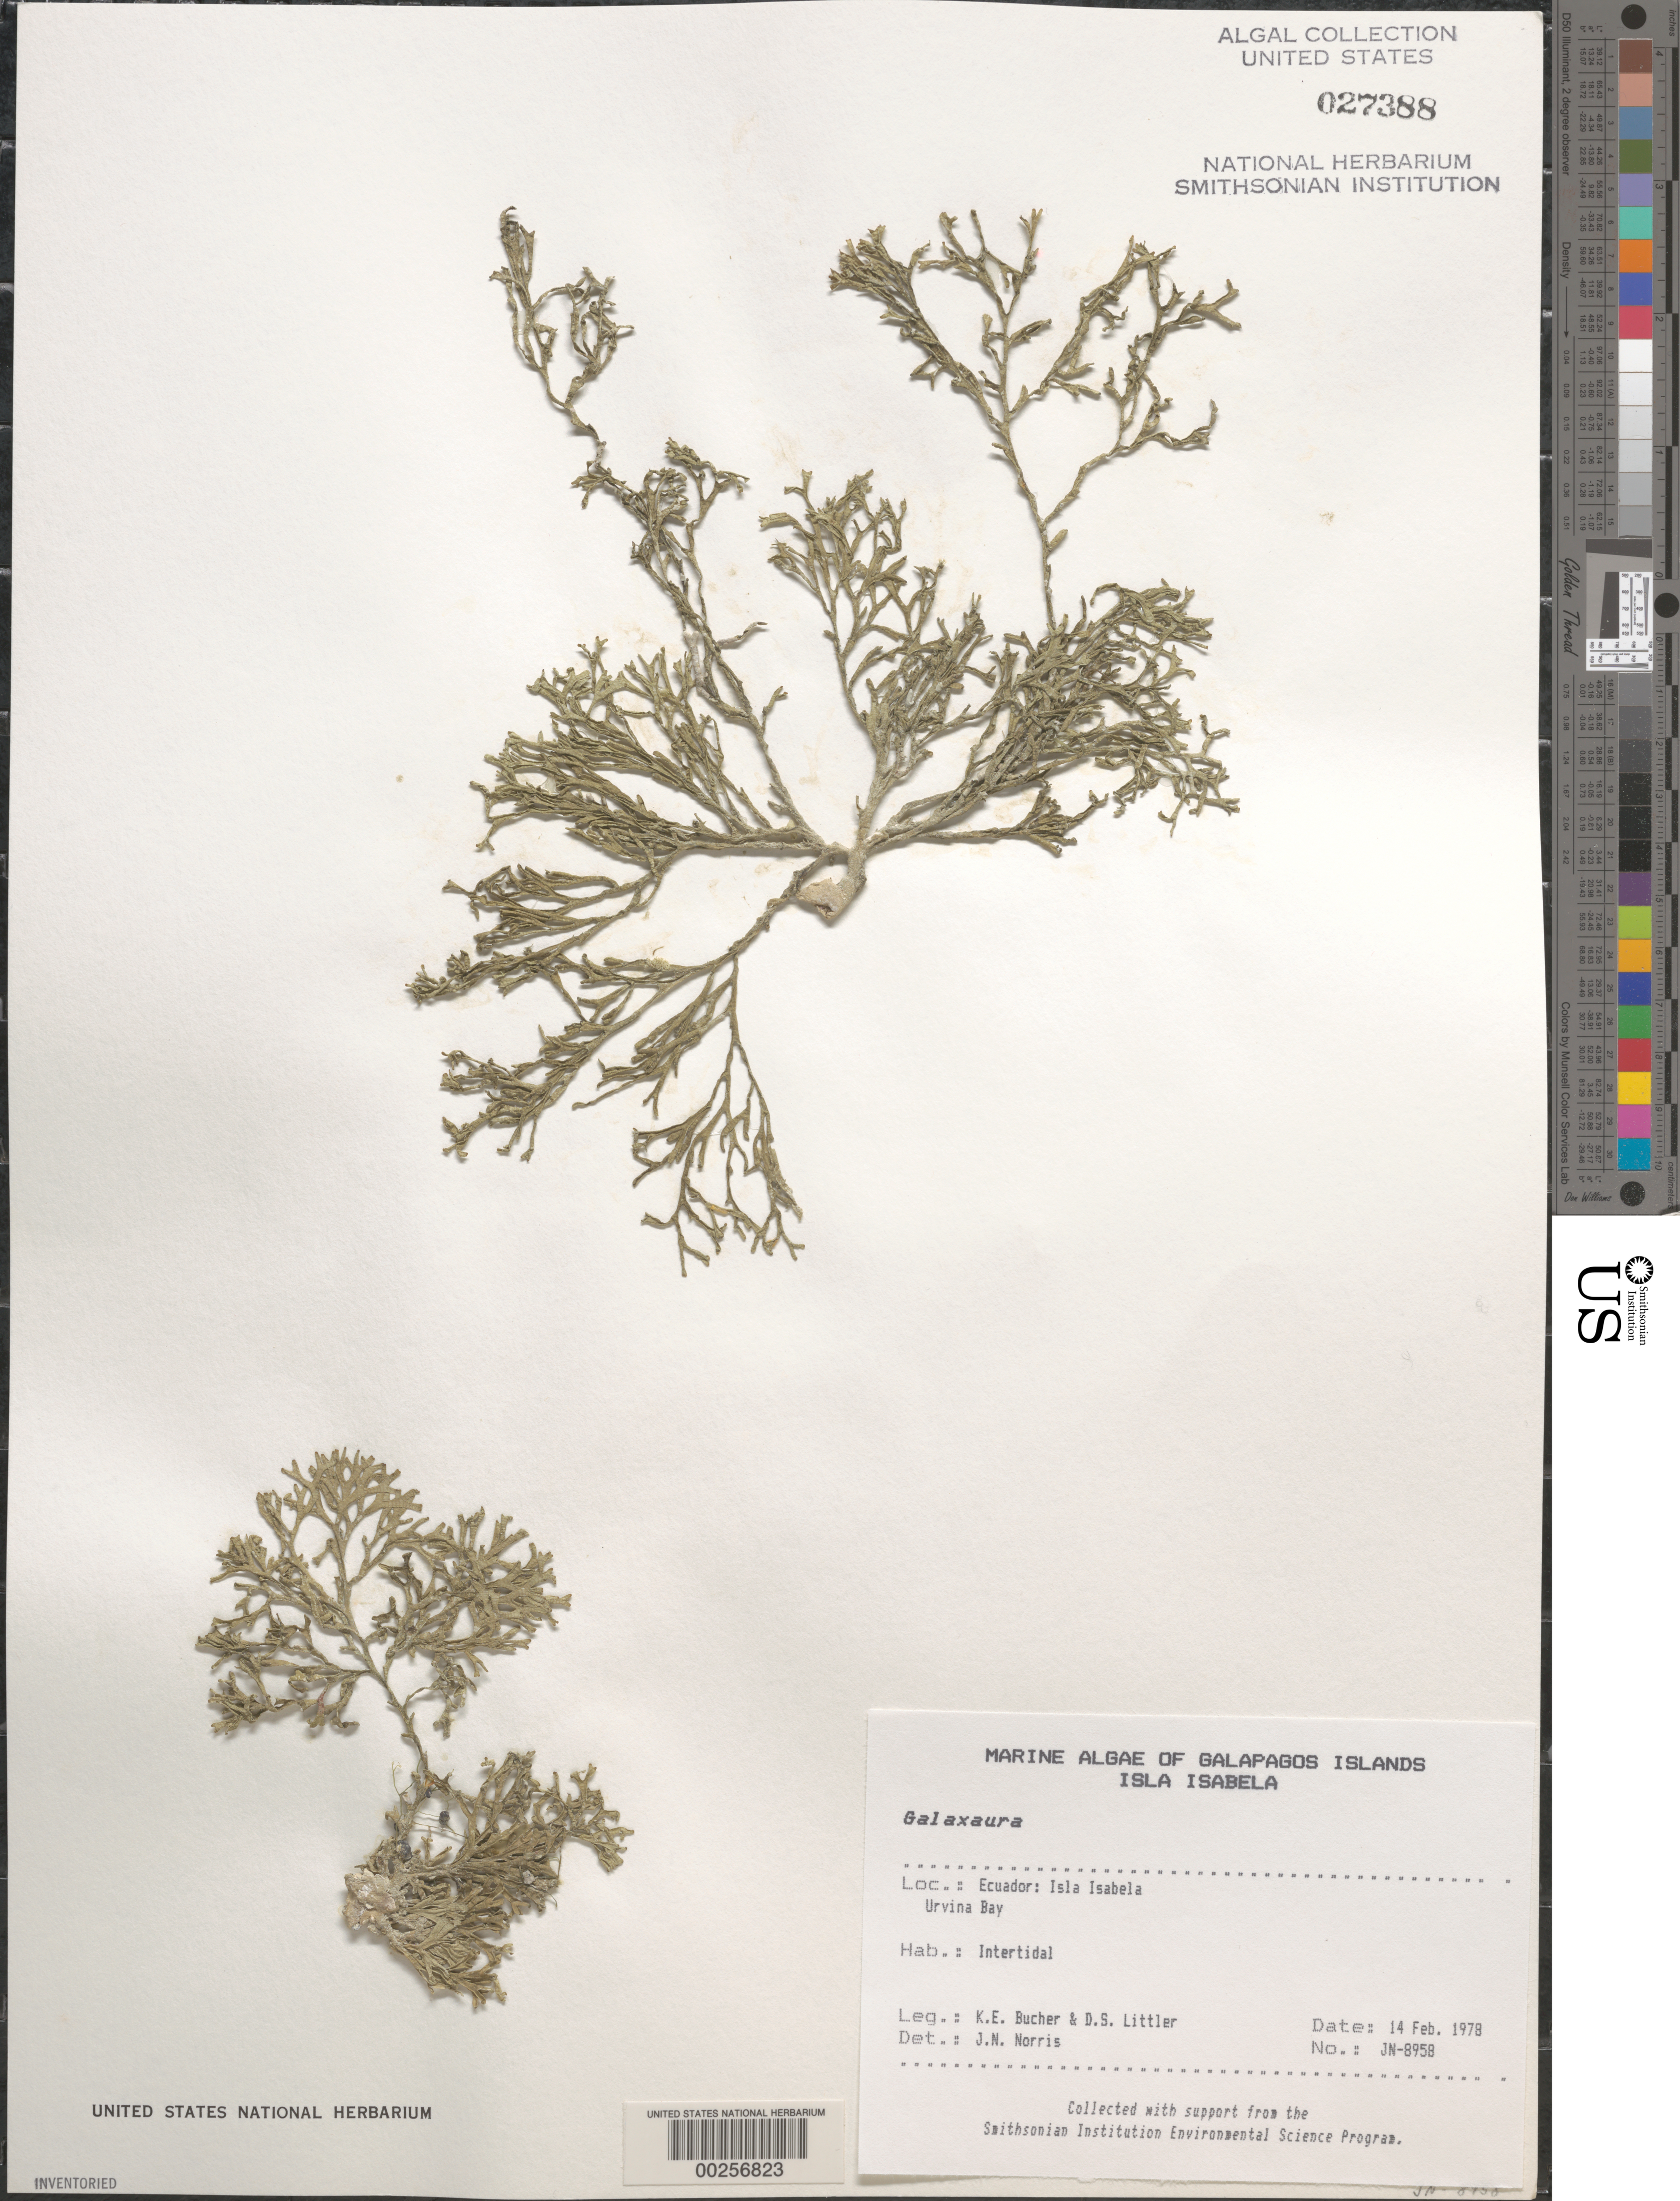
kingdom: Plantae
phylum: Rhodophyta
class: Florideophyceae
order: Nemaliales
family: Galaxauraceae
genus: Galaxaura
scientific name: Galaxaura sp.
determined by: Norris, James N.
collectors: K. E. Bucher & M. M. Littler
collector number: Jn-8958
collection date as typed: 14 Feb 1978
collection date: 1978-02-14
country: Ecuador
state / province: Colón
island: Isabela [Albemarle]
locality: Urvina Bay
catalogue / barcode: US 27388